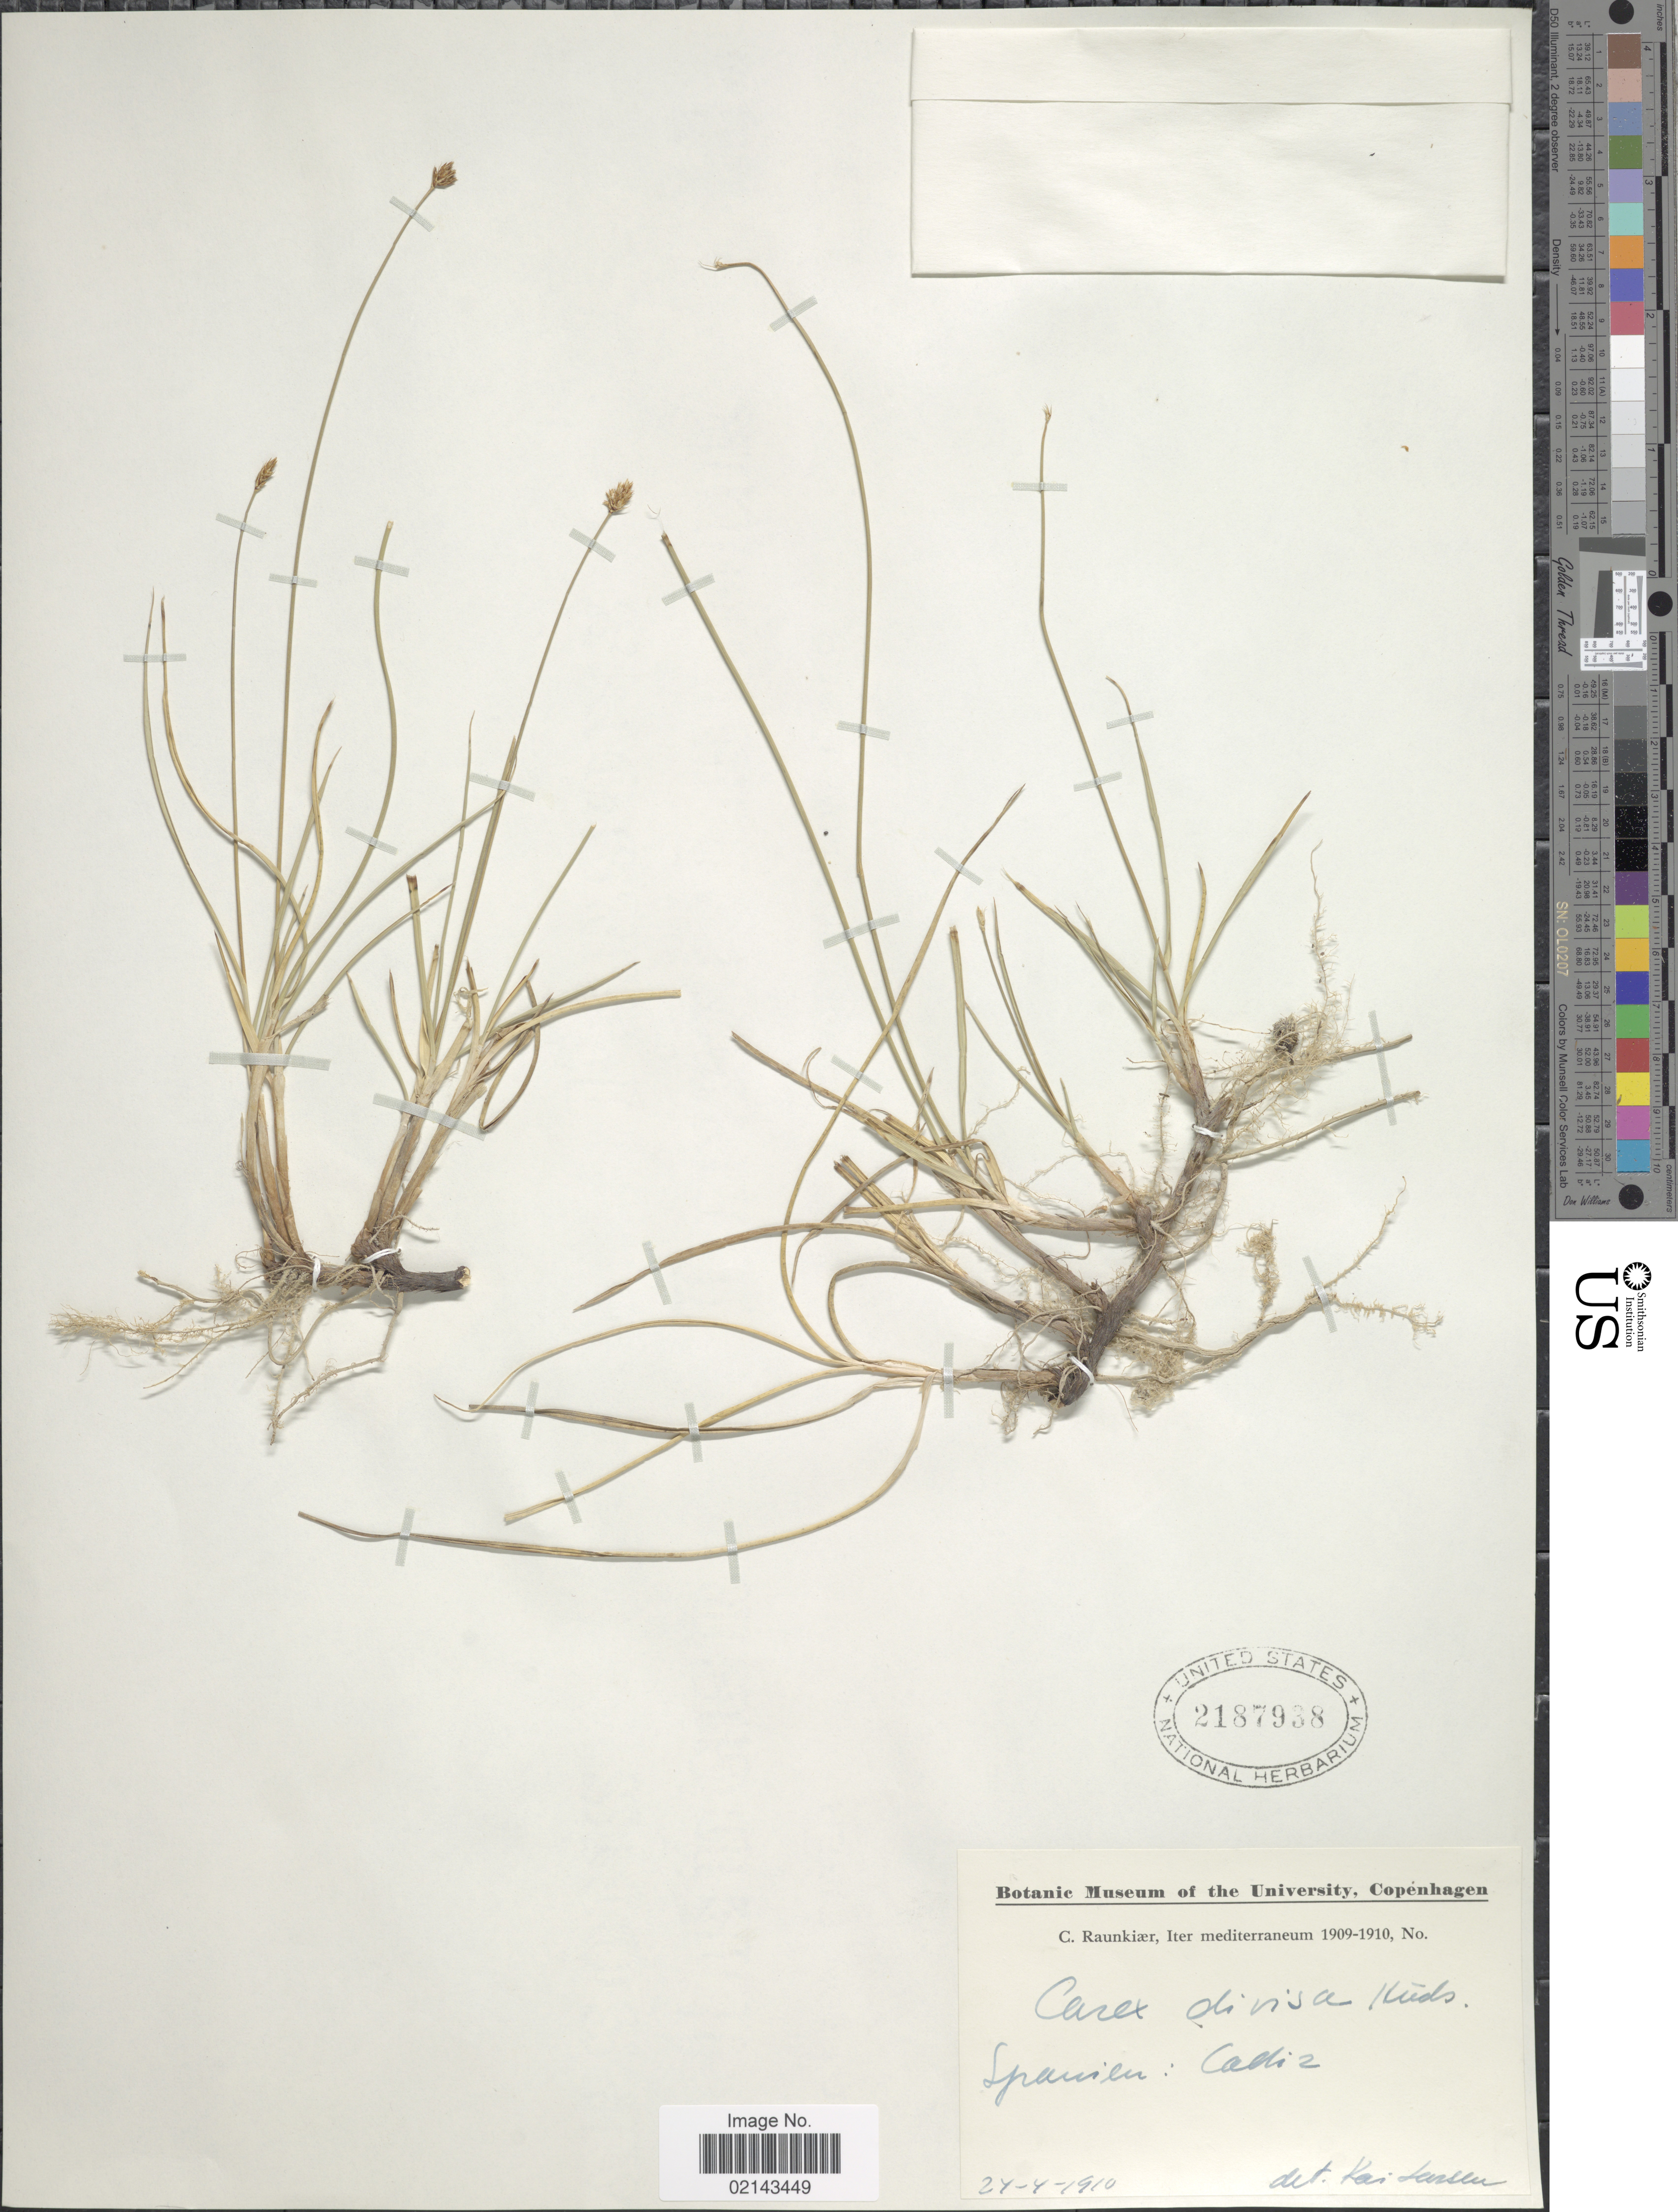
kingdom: Plantae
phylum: Tracheophyta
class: Liliopsida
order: Poales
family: Cyperaceae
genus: Carex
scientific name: Carex divisa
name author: Huds.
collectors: C. Raunkiær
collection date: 1910-04-24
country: Spain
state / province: Andalucía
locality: Iter mediterraneum. Spauilu: Cadiz.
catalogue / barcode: US 2187938